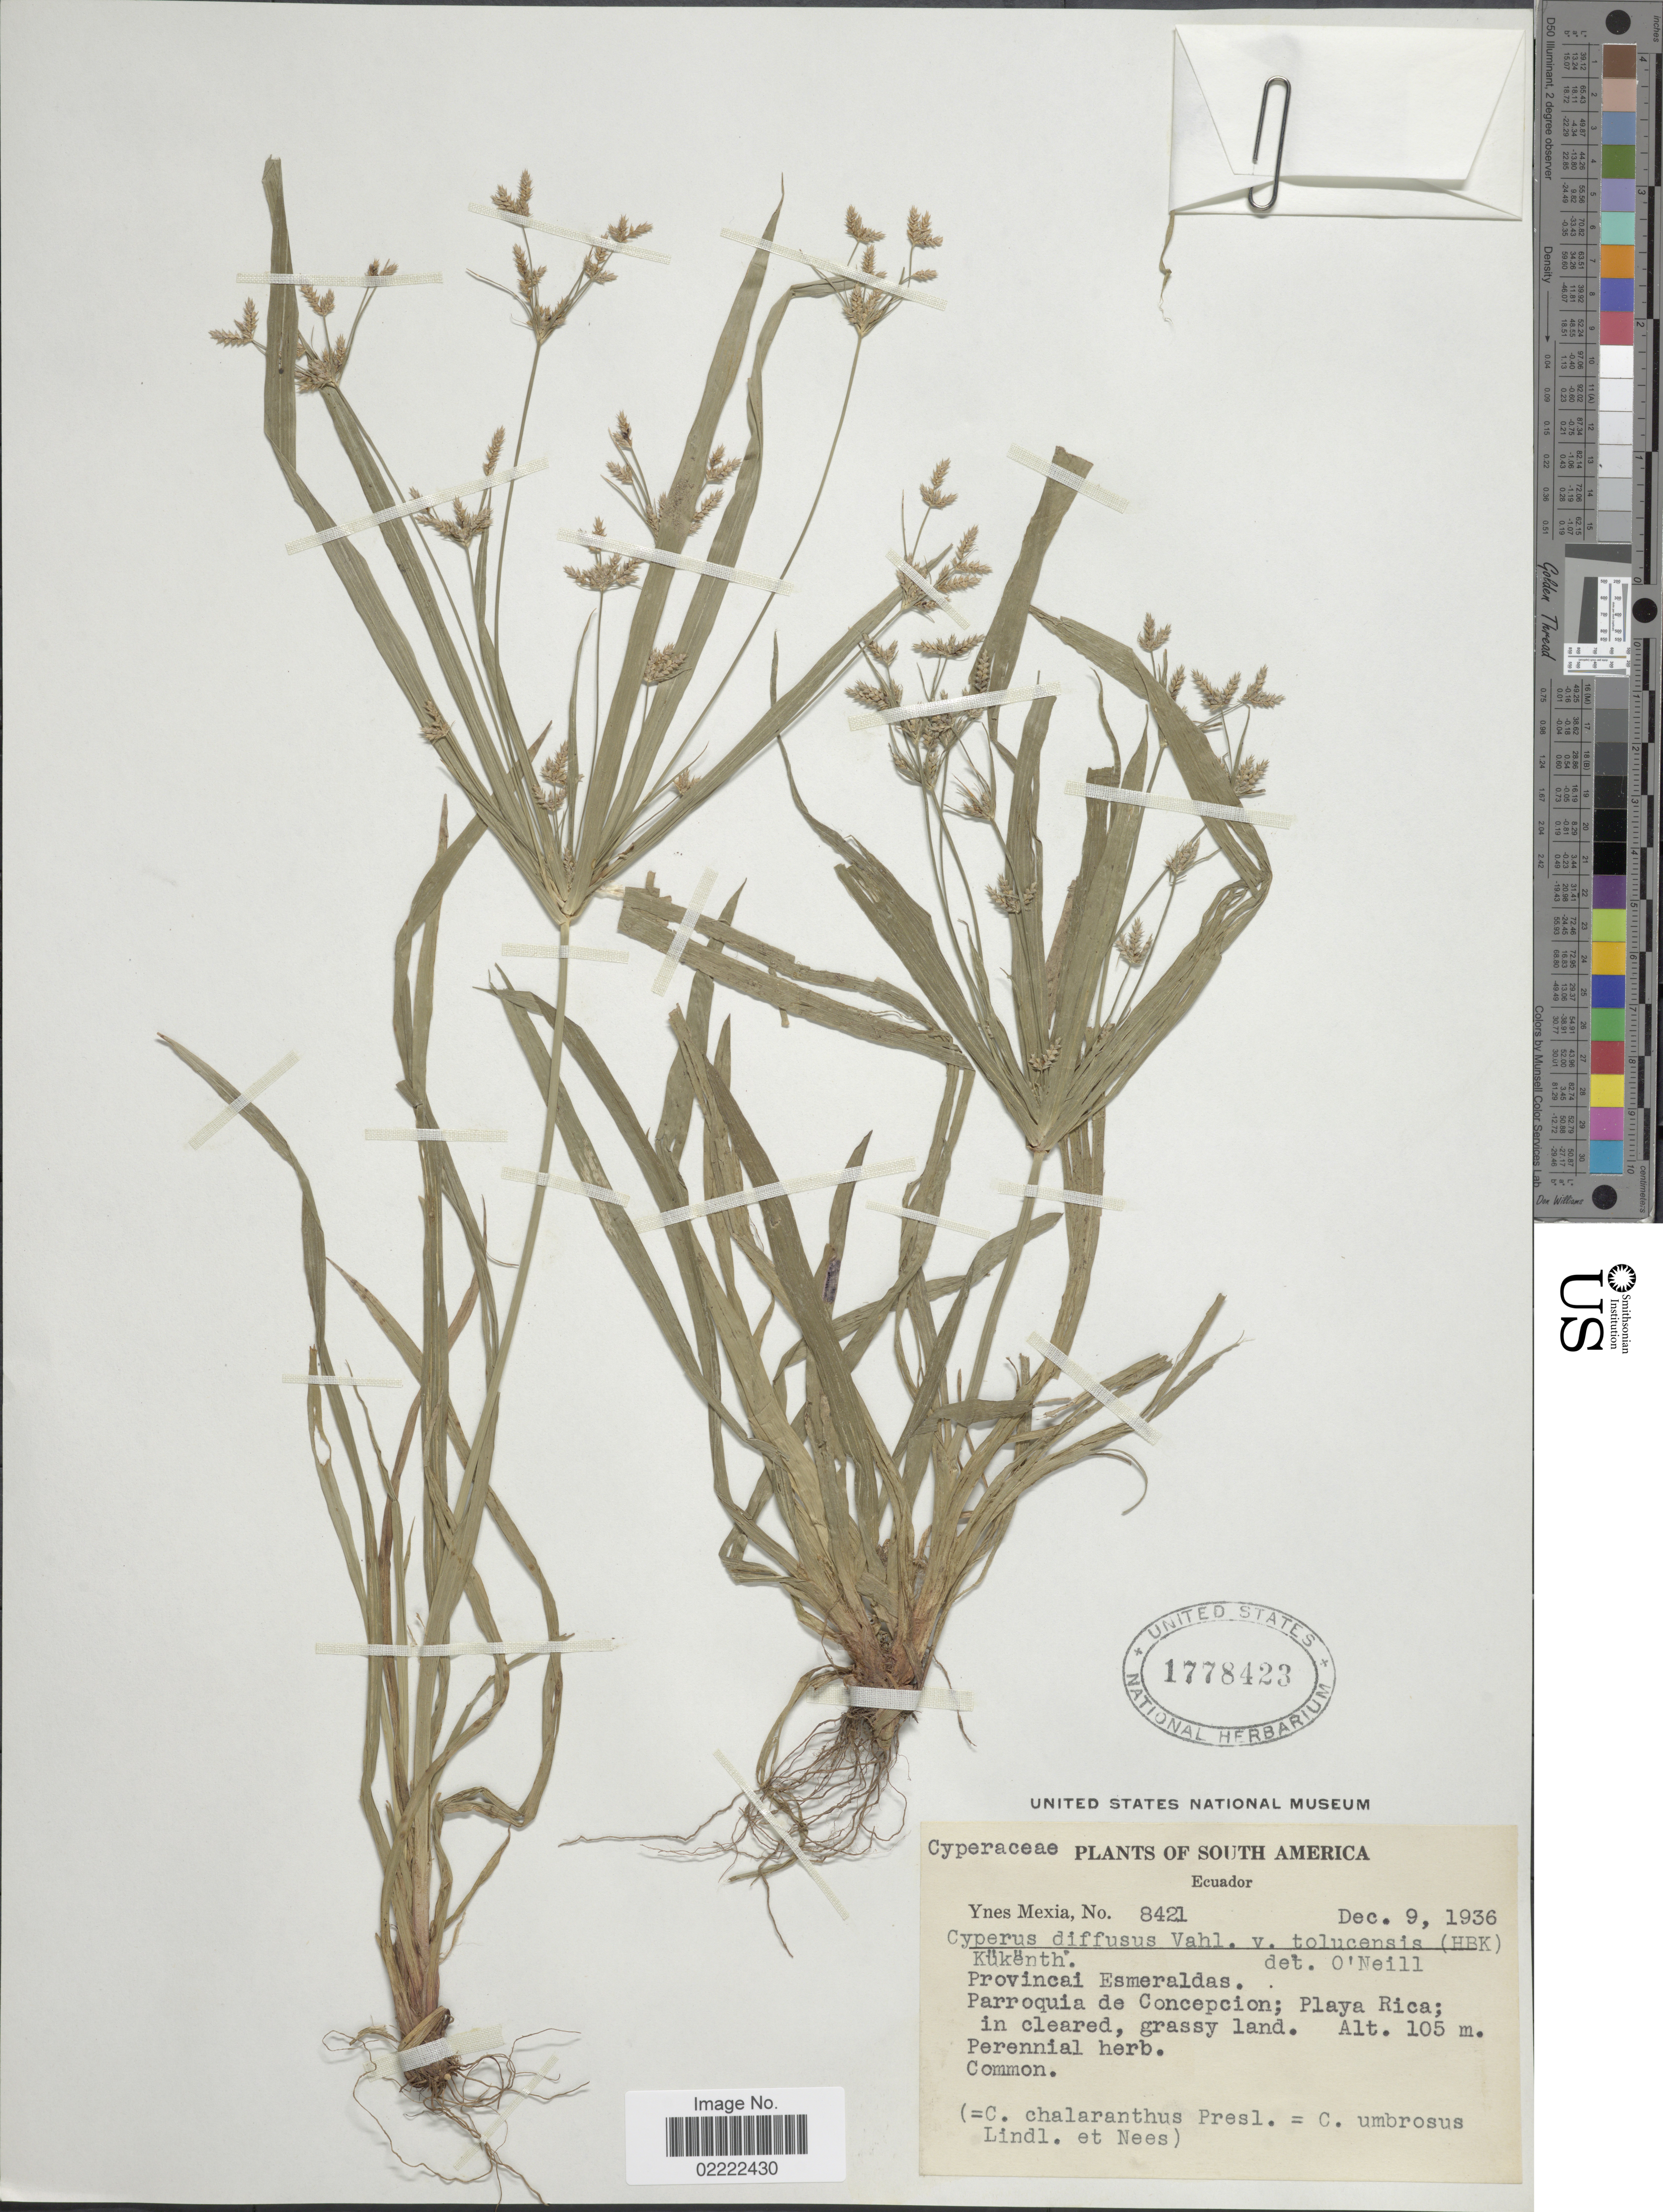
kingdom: Plantae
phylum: Tracheophyta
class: Liliopsida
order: Poales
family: Cyperaceae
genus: Cyperus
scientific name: Cyperus laxus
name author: Lam.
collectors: Y. Mexia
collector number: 8421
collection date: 1936-12-09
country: Ecuador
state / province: Esmeraldas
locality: Provincai Esmeraldas. Parroqioa de Concepcion; Playa Rica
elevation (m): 105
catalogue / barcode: US 1778423